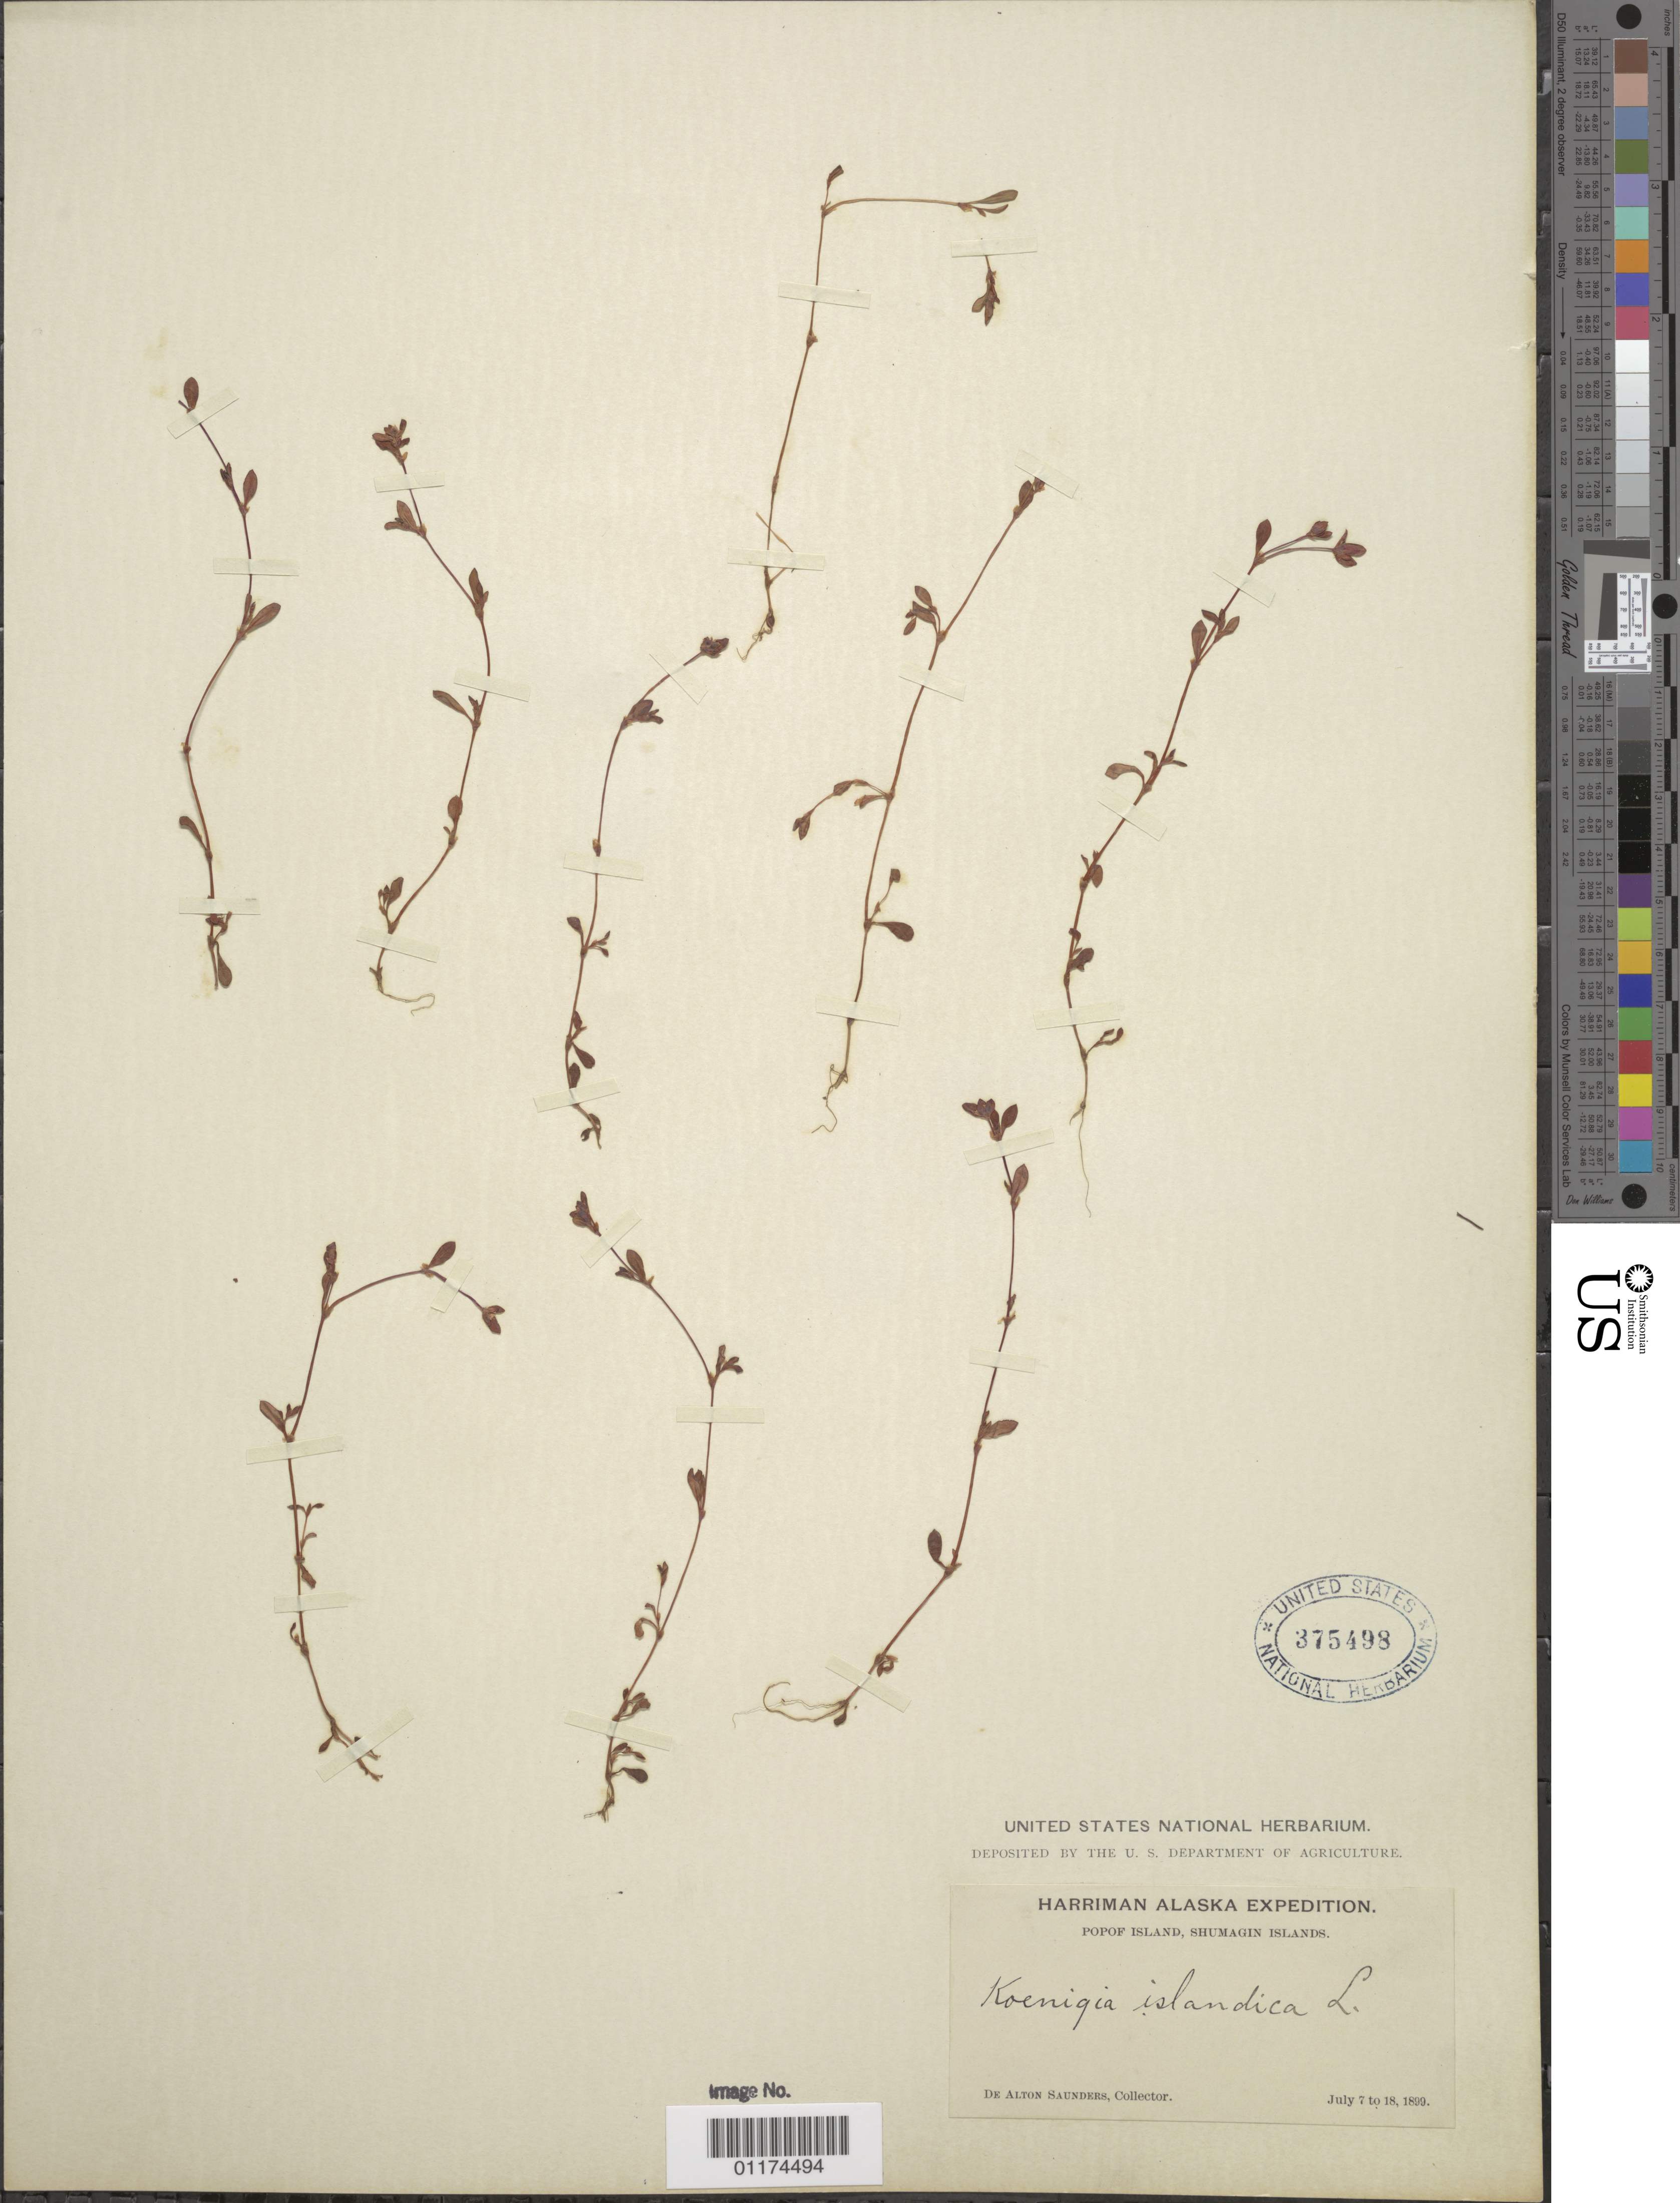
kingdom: Plantae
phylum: Tracheophyta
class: Magnoliopsida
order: Caryophyllales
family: Polygonaceae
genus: Koenigia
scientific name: Koenigia islandica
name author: L.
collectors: D. A. Saunders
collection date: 1899-07-07/1899-07-18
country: United States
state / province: Alaska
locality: Popof Island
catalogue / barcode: US 375498